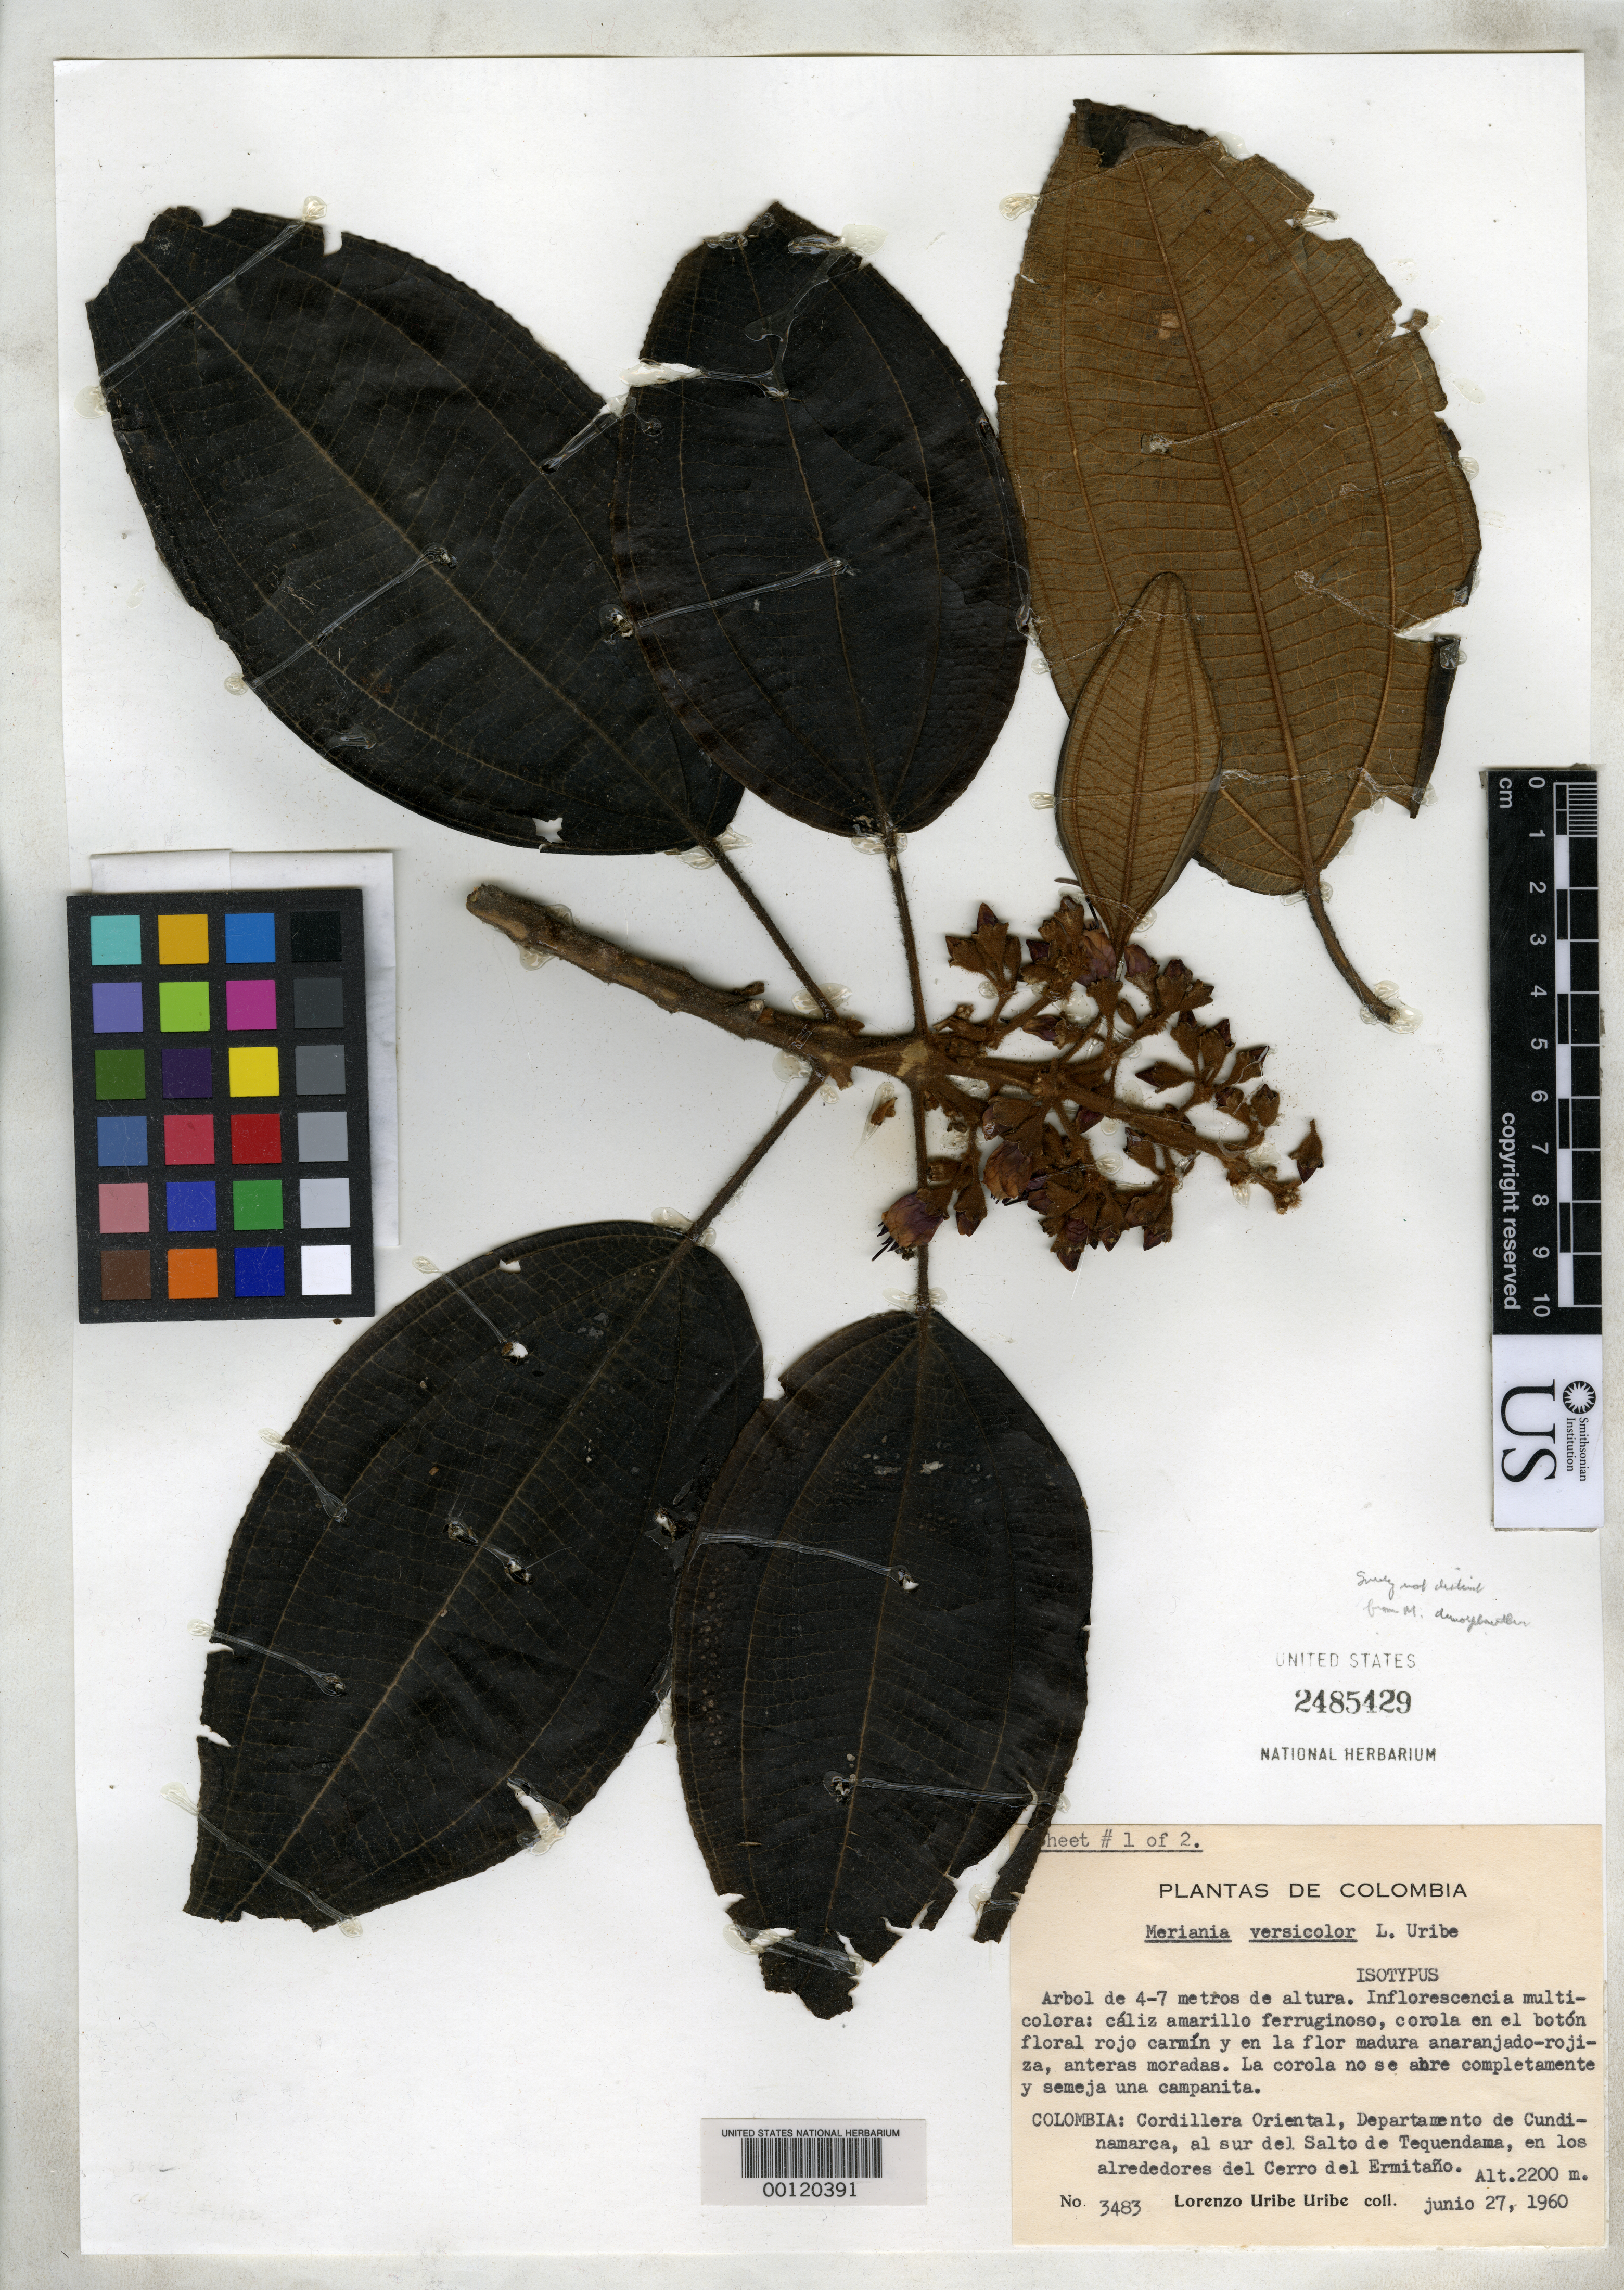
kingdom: Plantae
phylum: Tracheophyta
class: Magnoliopsida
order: Myrtales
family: Melastomataceae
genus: Meriania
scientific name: Meriania versicolor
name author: L. Uribe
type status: Isotype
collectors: L. Uribe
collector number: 3483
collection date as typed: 27 Jun 1960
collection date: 1960-06-27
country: Colombia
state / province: Cundinamarca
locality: Cerro del Eremitano.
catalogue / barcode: US 2485429